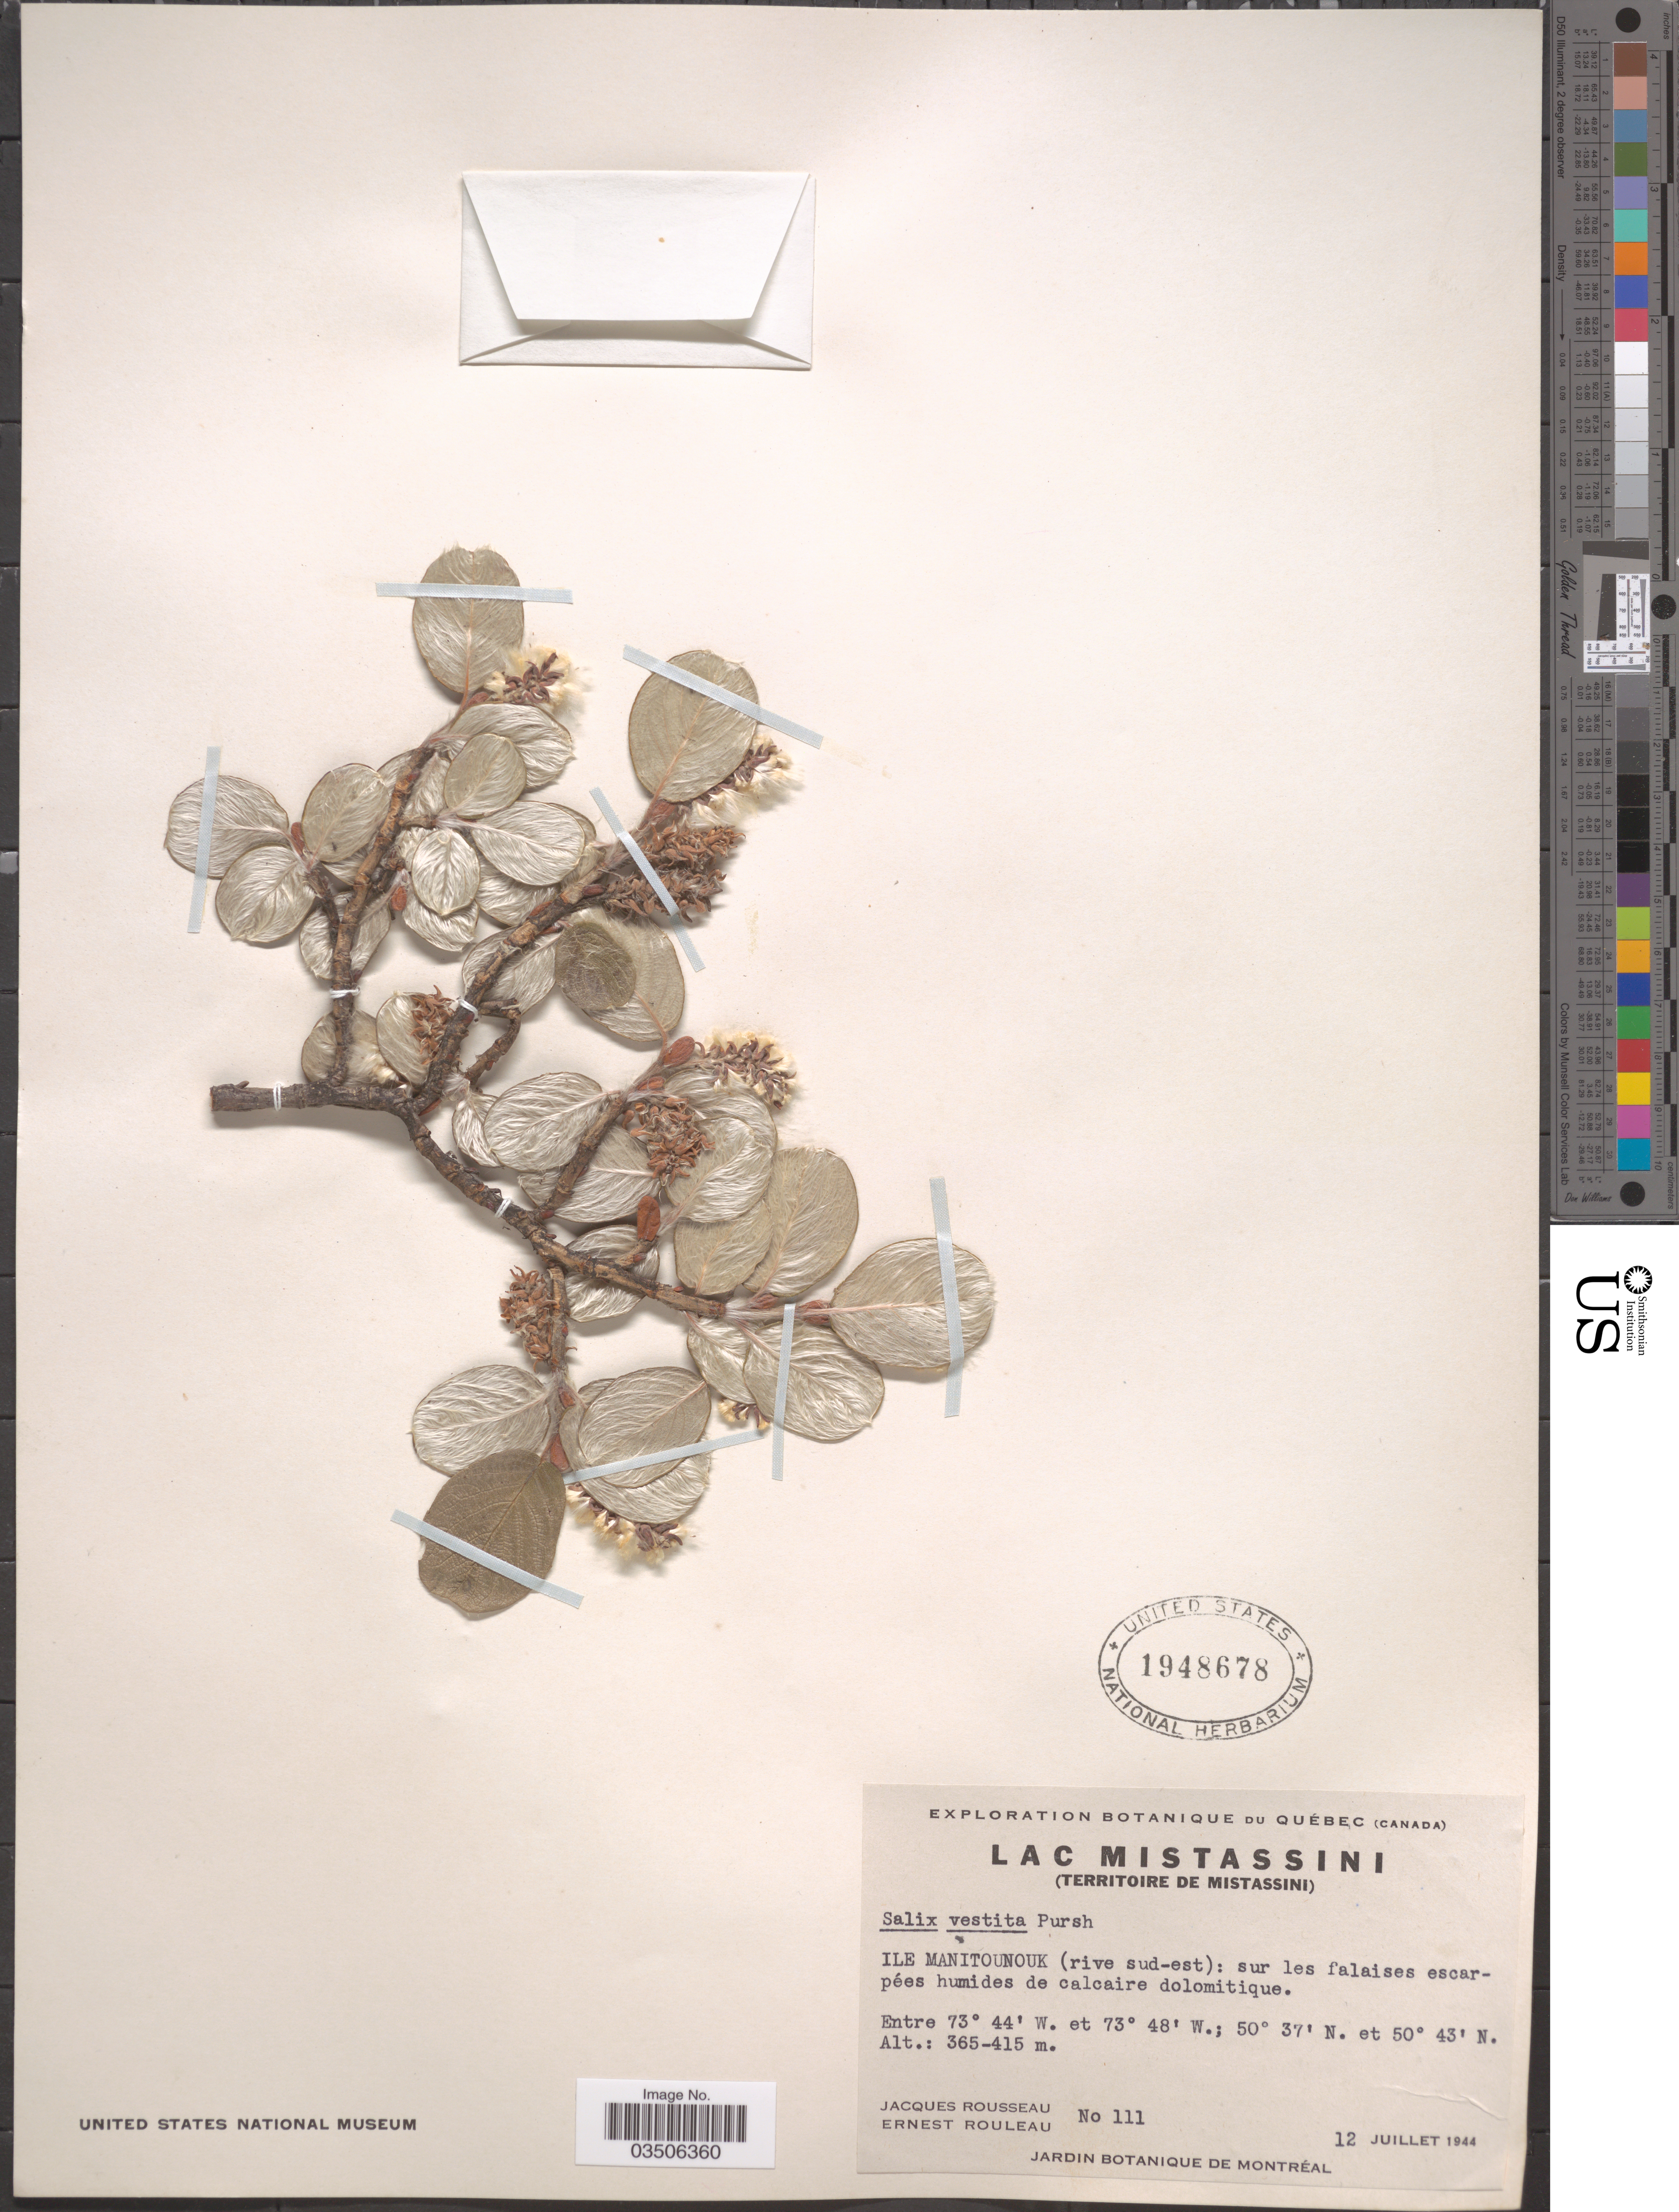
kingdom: Plantae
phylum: Tracheophyta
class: Magnoliopsida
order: Malpighiales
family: Salicaceae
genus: Salix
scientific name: Salix vestita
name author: Pursh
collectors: J. Rousseau & J. Rouleau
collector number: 111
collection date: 1944-07-12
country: Canada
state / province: Quebec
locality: Lac Mistassini (Territoire de Mistassini). Ile Manitounouk (rive sud-est): sur les falaises escarpées humides de calcaire dolomitique.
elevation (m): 365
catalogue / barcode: US 1948678